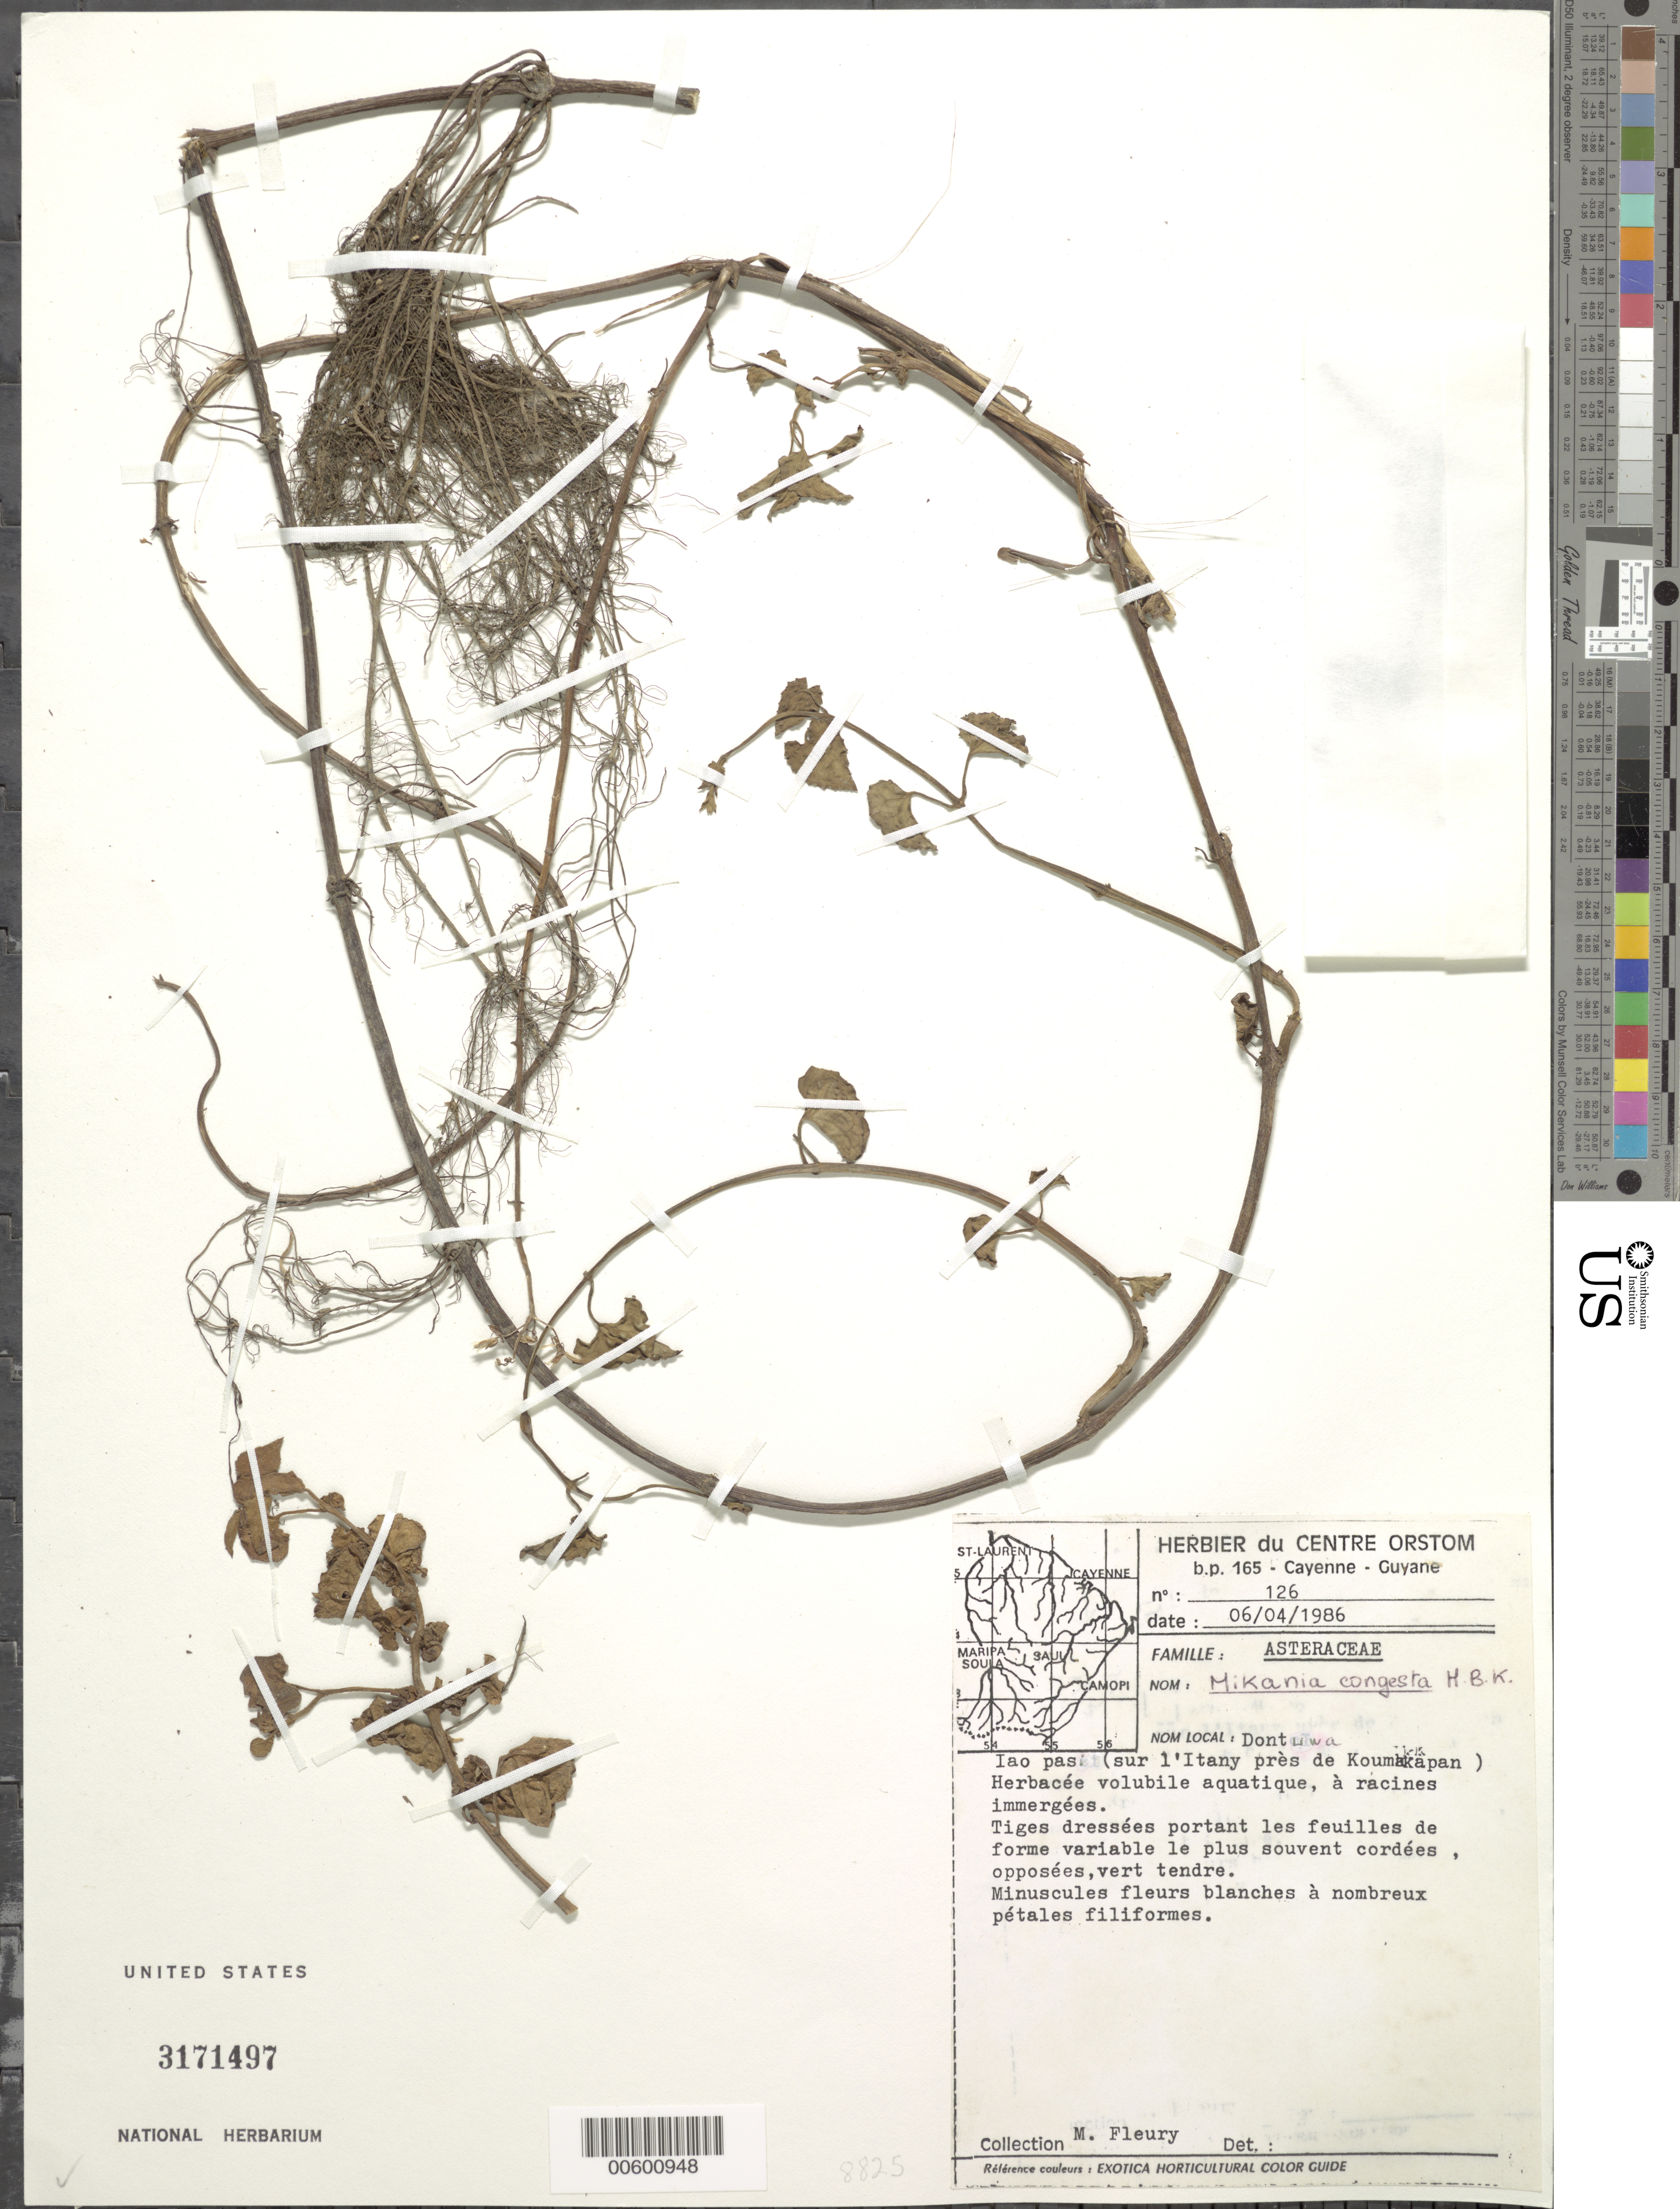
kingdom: Plantae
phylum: Tracheophyta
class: Magnoliopsida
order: Asterales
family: Asteraceae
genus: Mikania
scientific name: Mikania congesta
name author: DC.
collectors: M. Fleury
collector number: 126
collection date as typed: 6-Apr-86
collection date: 1986-04-06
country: French Guiana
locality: Iao Pas, sur l'Itany pres de Koumikanpan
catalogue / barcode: US 3171497